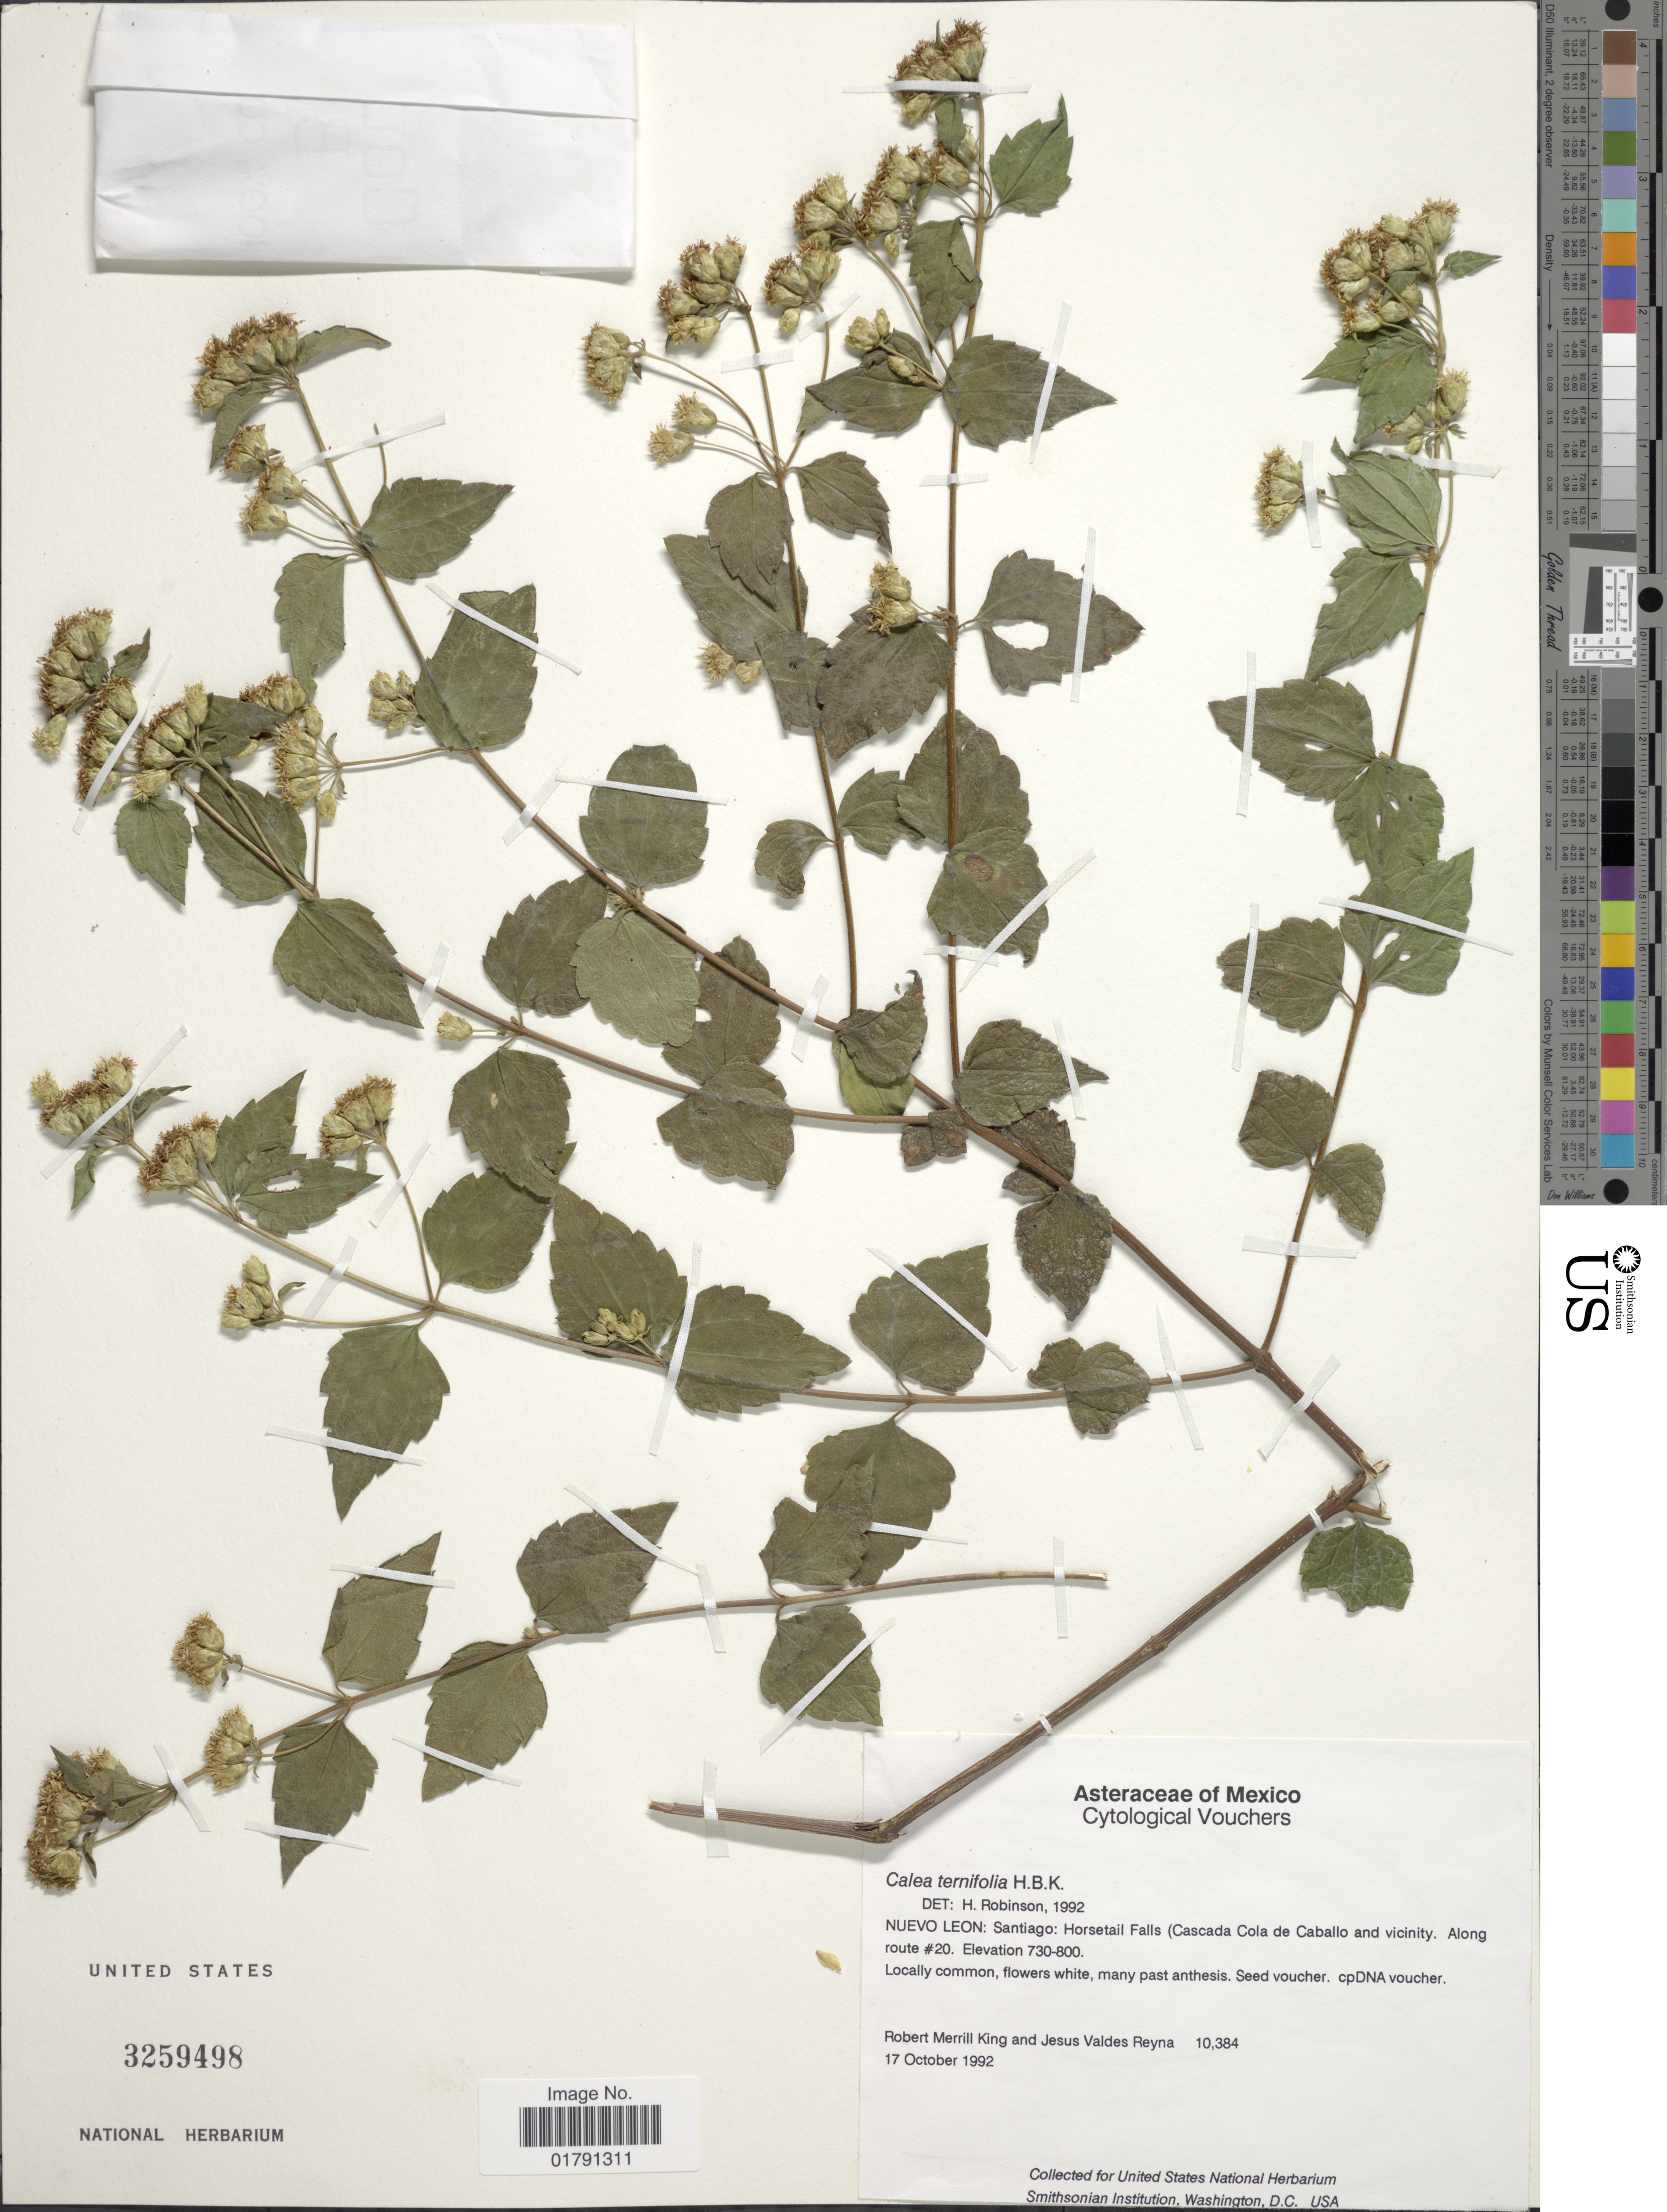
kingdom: Plantae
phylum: Tracheophyta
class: Magnoliopsida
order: Asterales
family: Asteraceae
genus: Calea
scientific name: Calea ternifolia var. ternifolia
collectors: R. M. King & J. Valdés-Reyna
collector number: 10384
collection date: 1992-10-17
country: Mexico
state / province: Nuevo León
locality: Santiago, Horsetail Falls (Cascada Cola de Caballo and vicinity, along route #20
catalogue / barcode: US 3259498